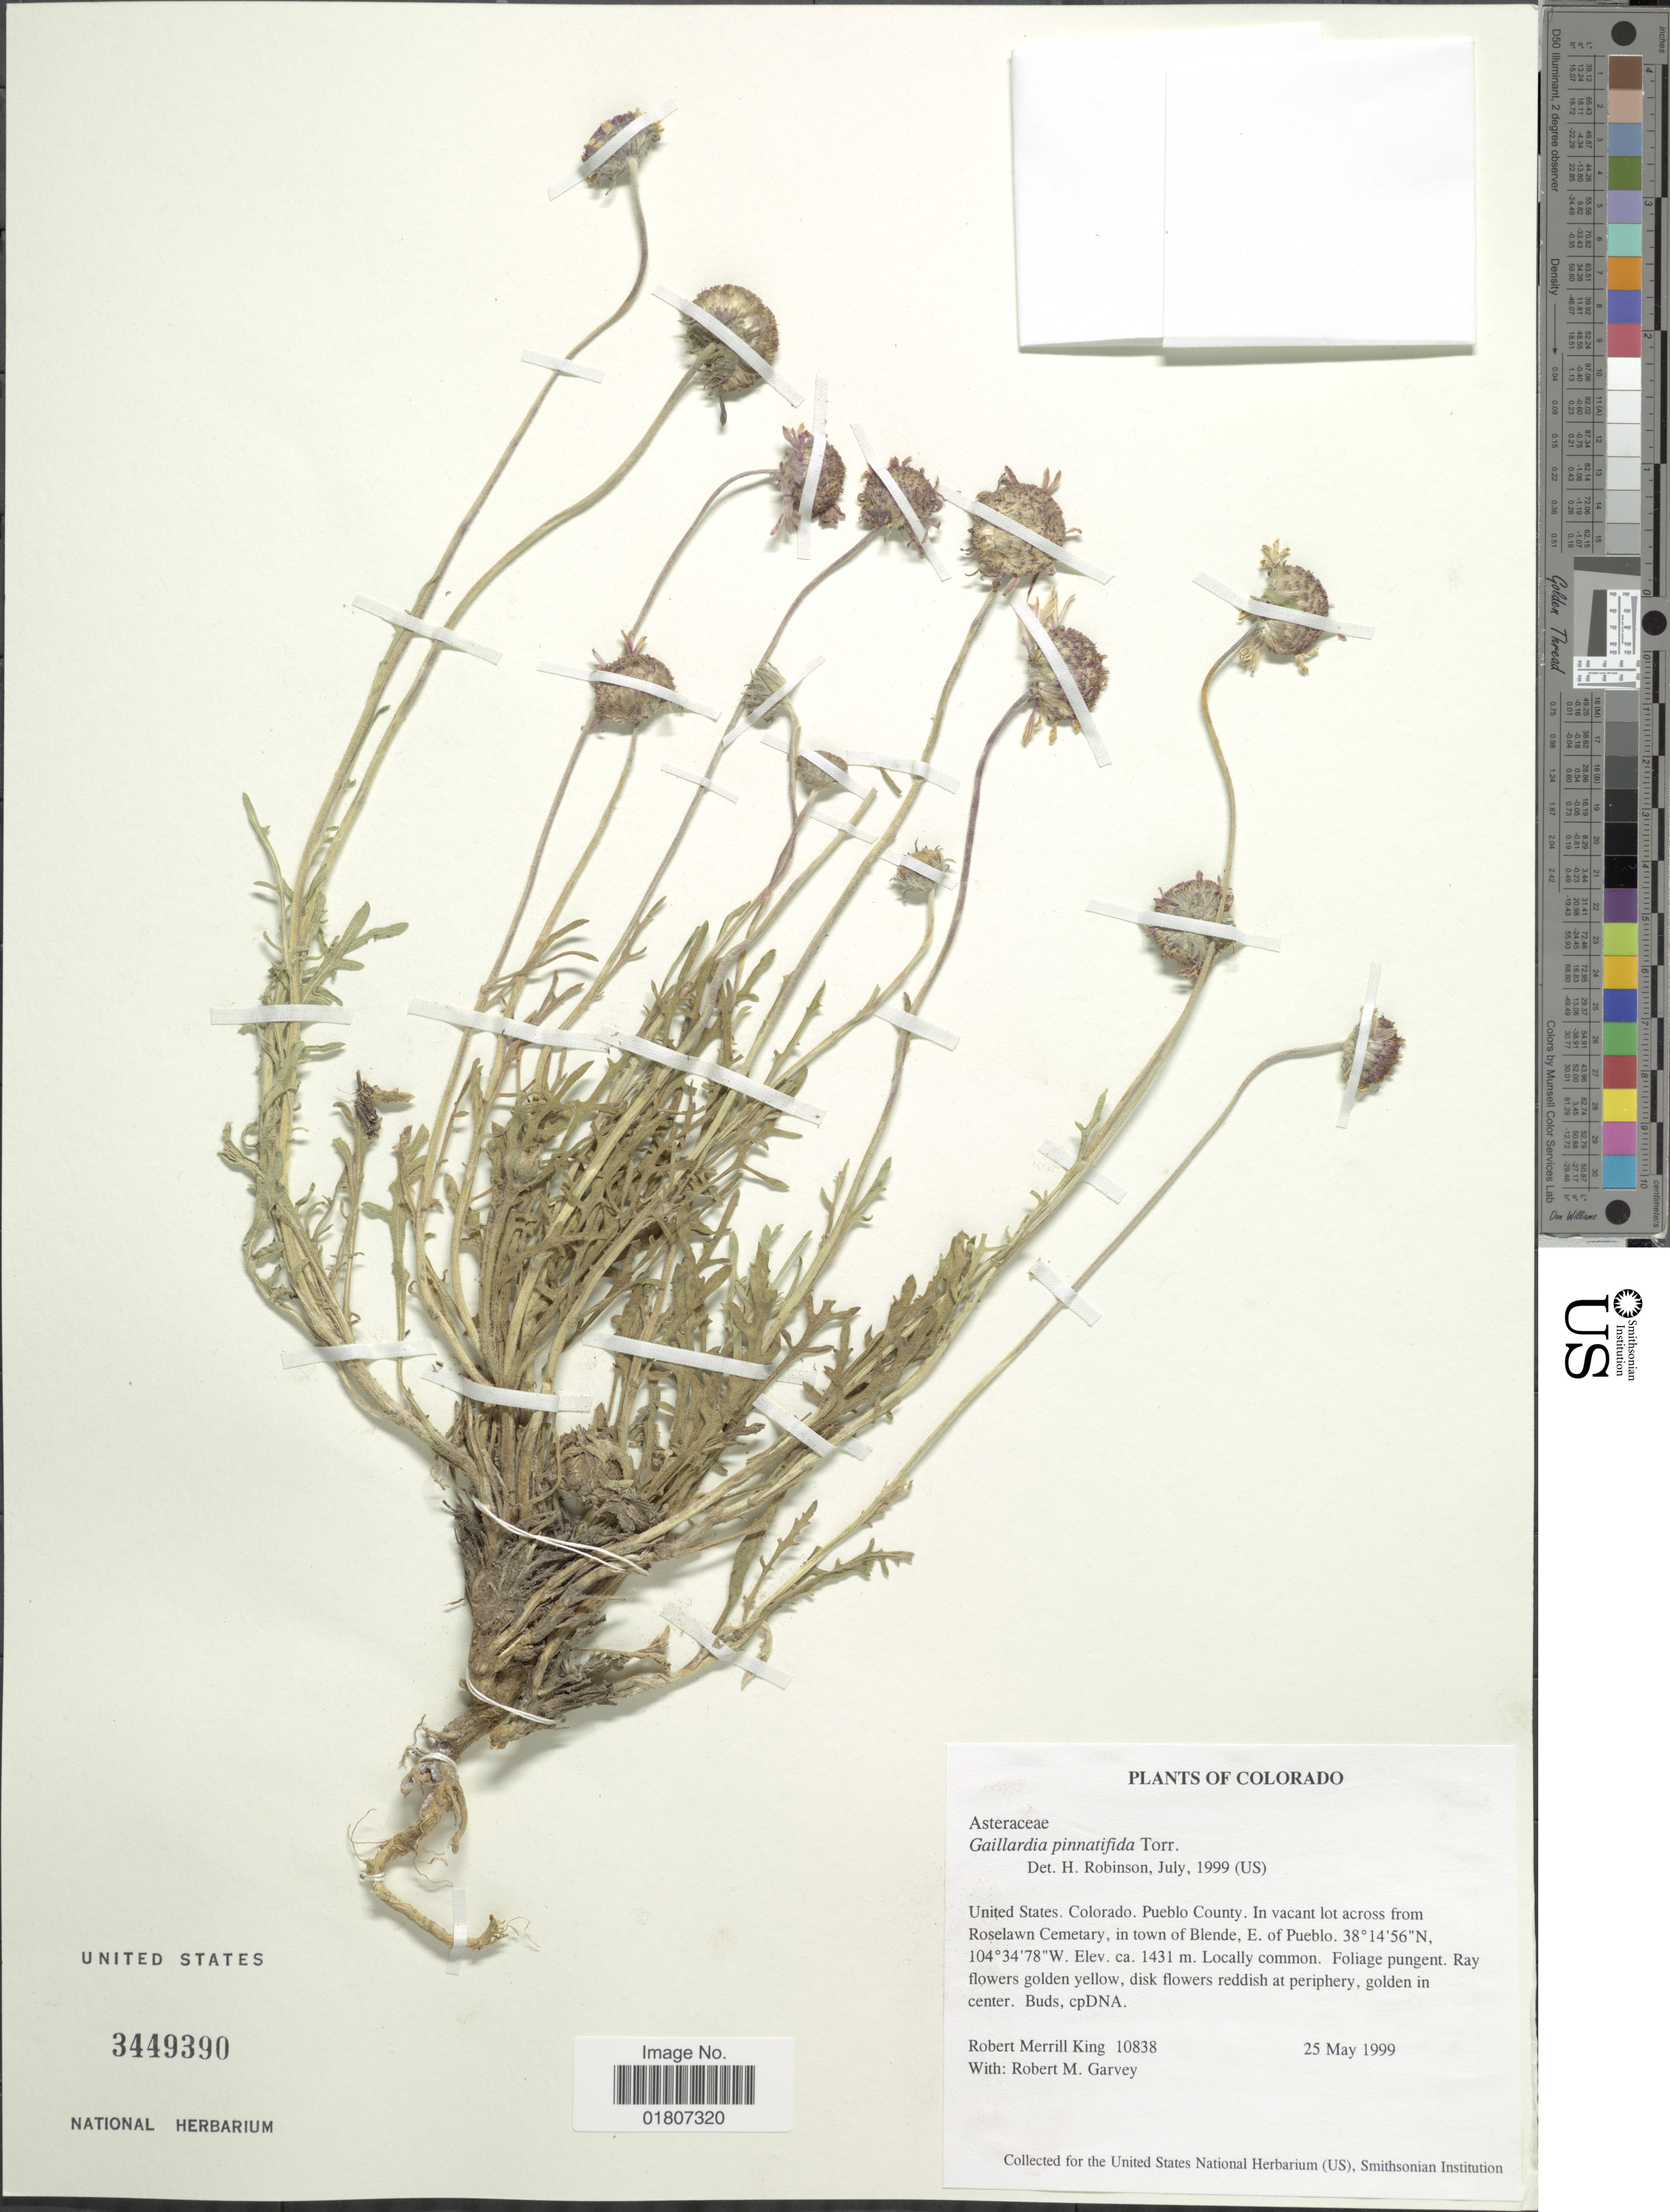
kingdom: Plantae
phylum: Tracheophyta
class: Magnoliopsida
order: Asterales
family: Asteraceae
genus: Gaillardia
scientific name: Gaillardia pinnatifida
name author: Torr.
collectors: R. M. King & R. Garvey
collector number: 10838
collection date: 1999-05-25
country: United States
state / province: Colorado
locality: Pueblo County. In vacant lot across from Roselawn Cemetary, in town of Blende, E. of Pueblo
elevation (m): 1431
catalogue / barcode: US 3449390